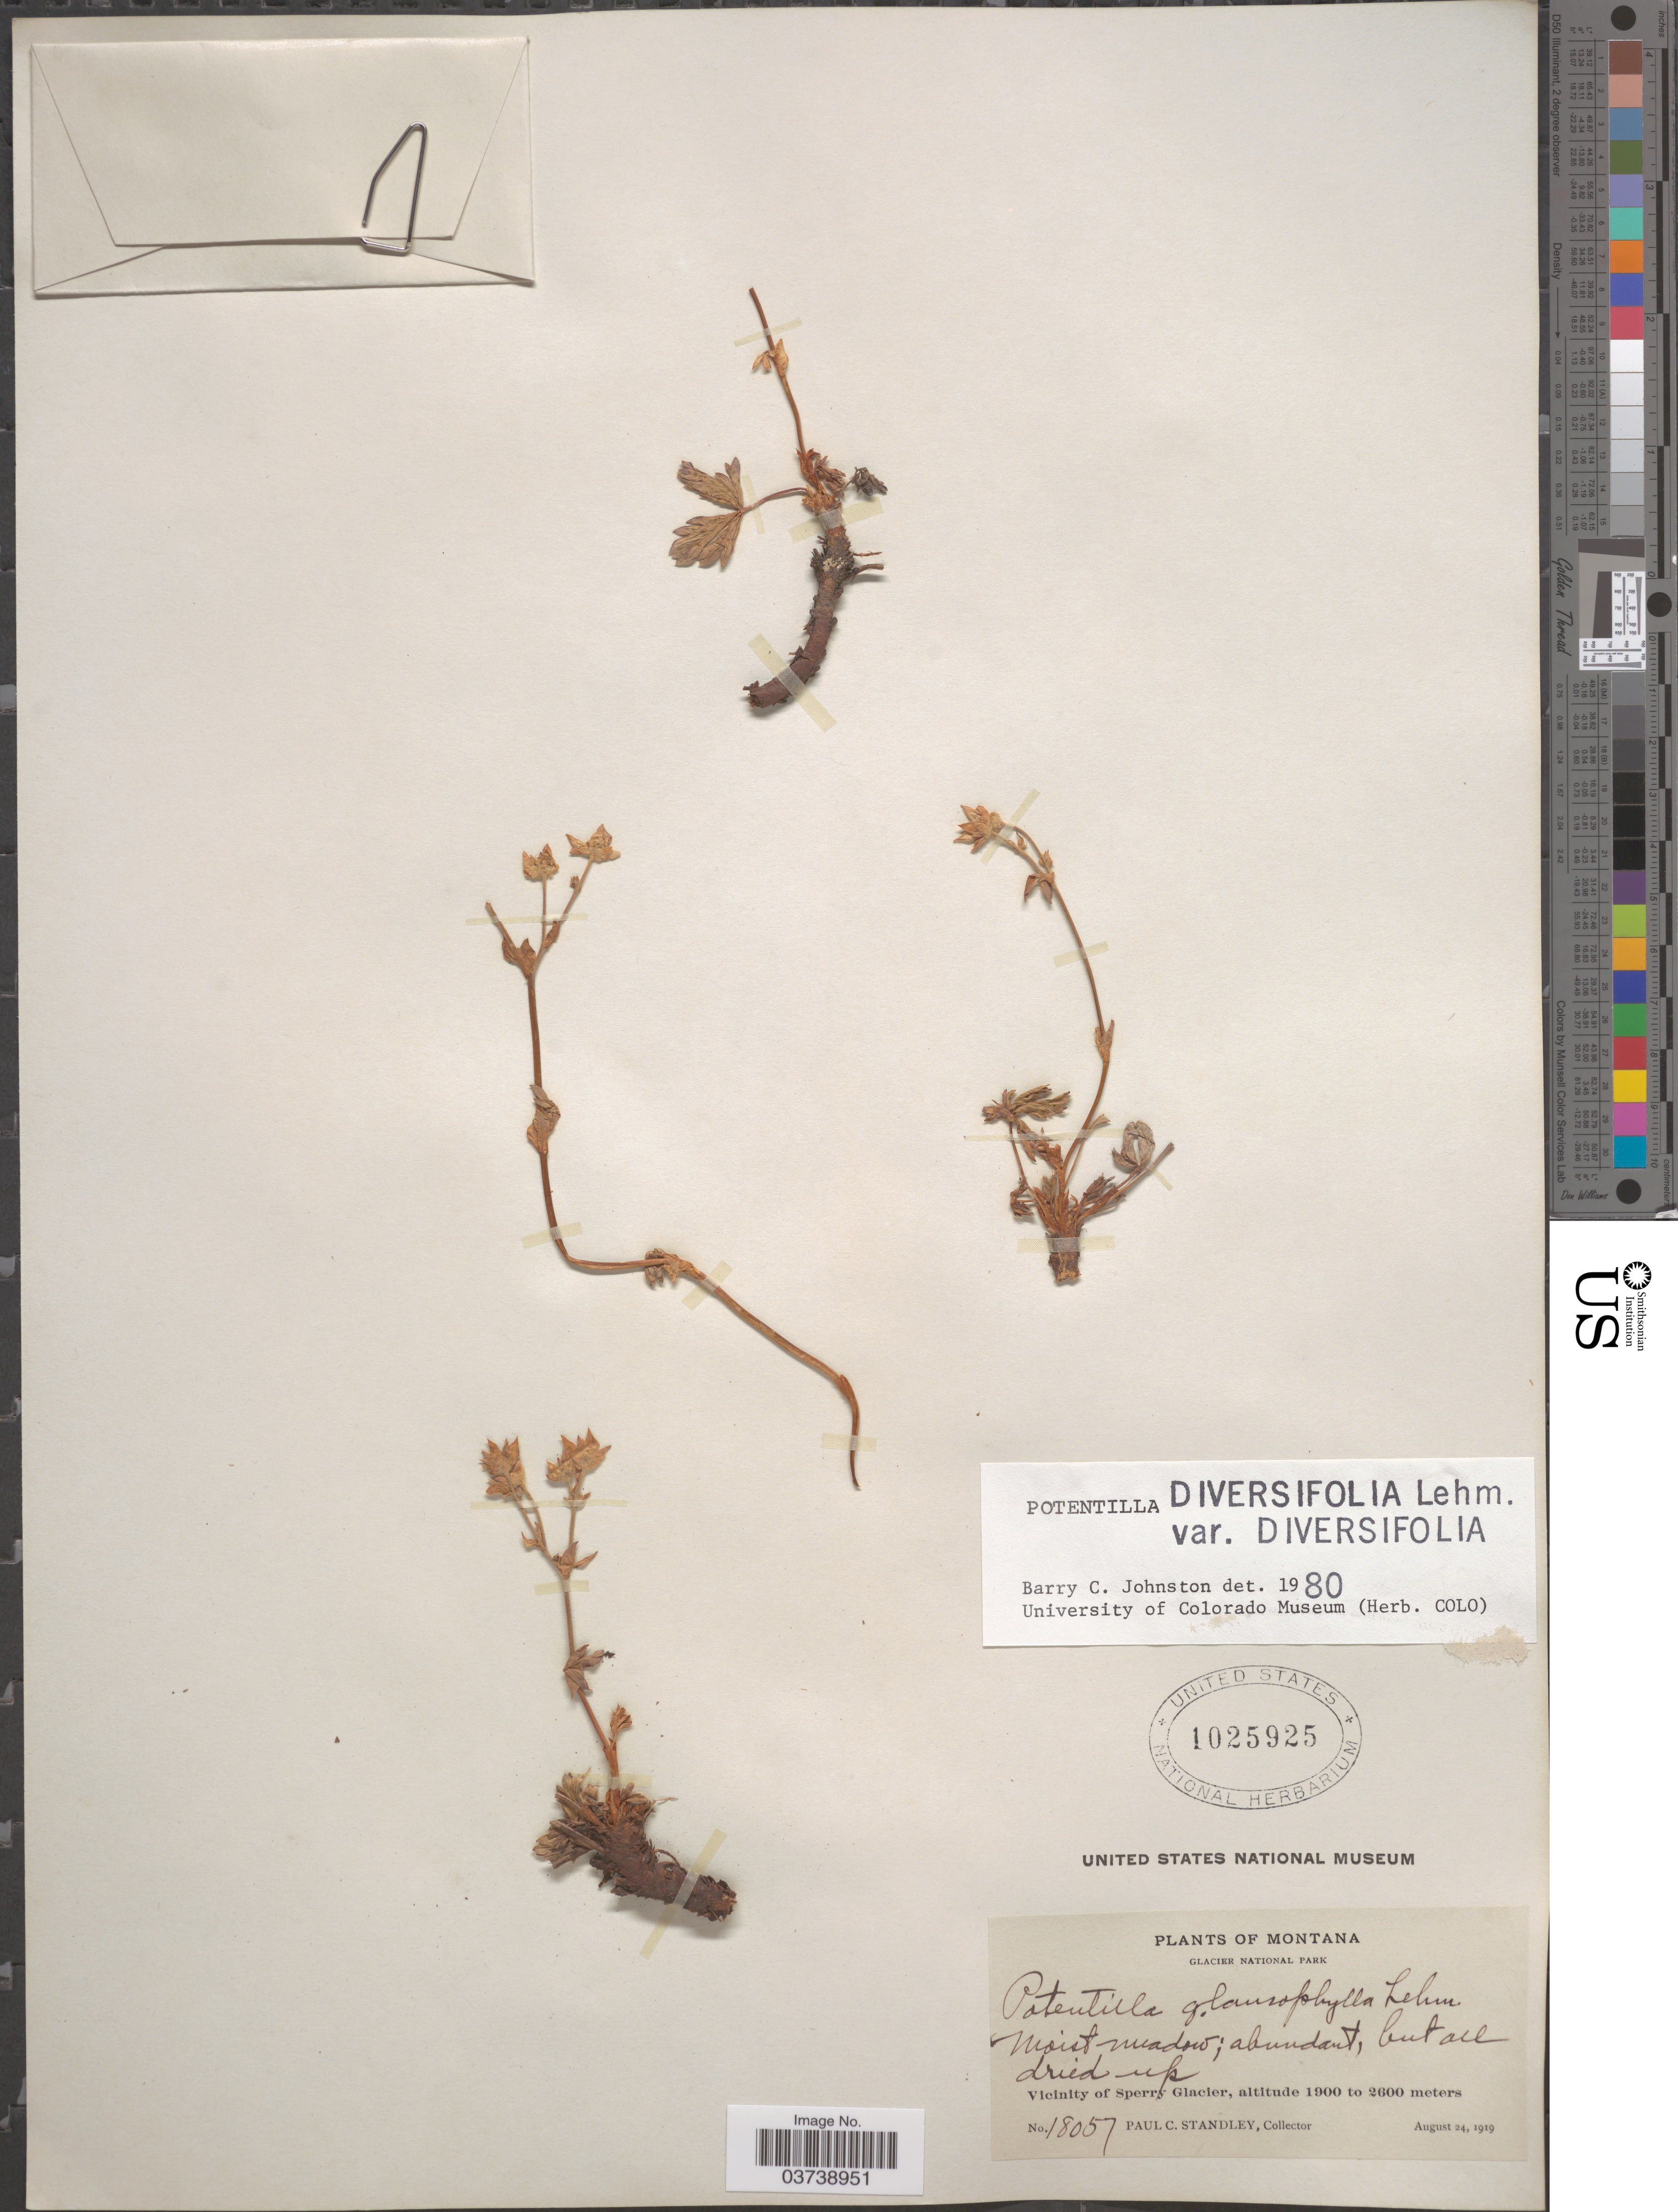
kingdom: Plantae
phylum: Tracheophyta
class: Magnoliopsida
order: Rosales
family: Rosaceae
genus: Potentilla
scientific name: Potentilla diversifolia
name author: Lehm.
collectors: P. C. Standley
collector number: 18057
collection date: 1919-08-24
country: United States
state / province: Montana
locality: Glacier National Park. Vicinity of Sperry Glacier.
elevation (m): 1900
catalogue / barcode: US 1025925